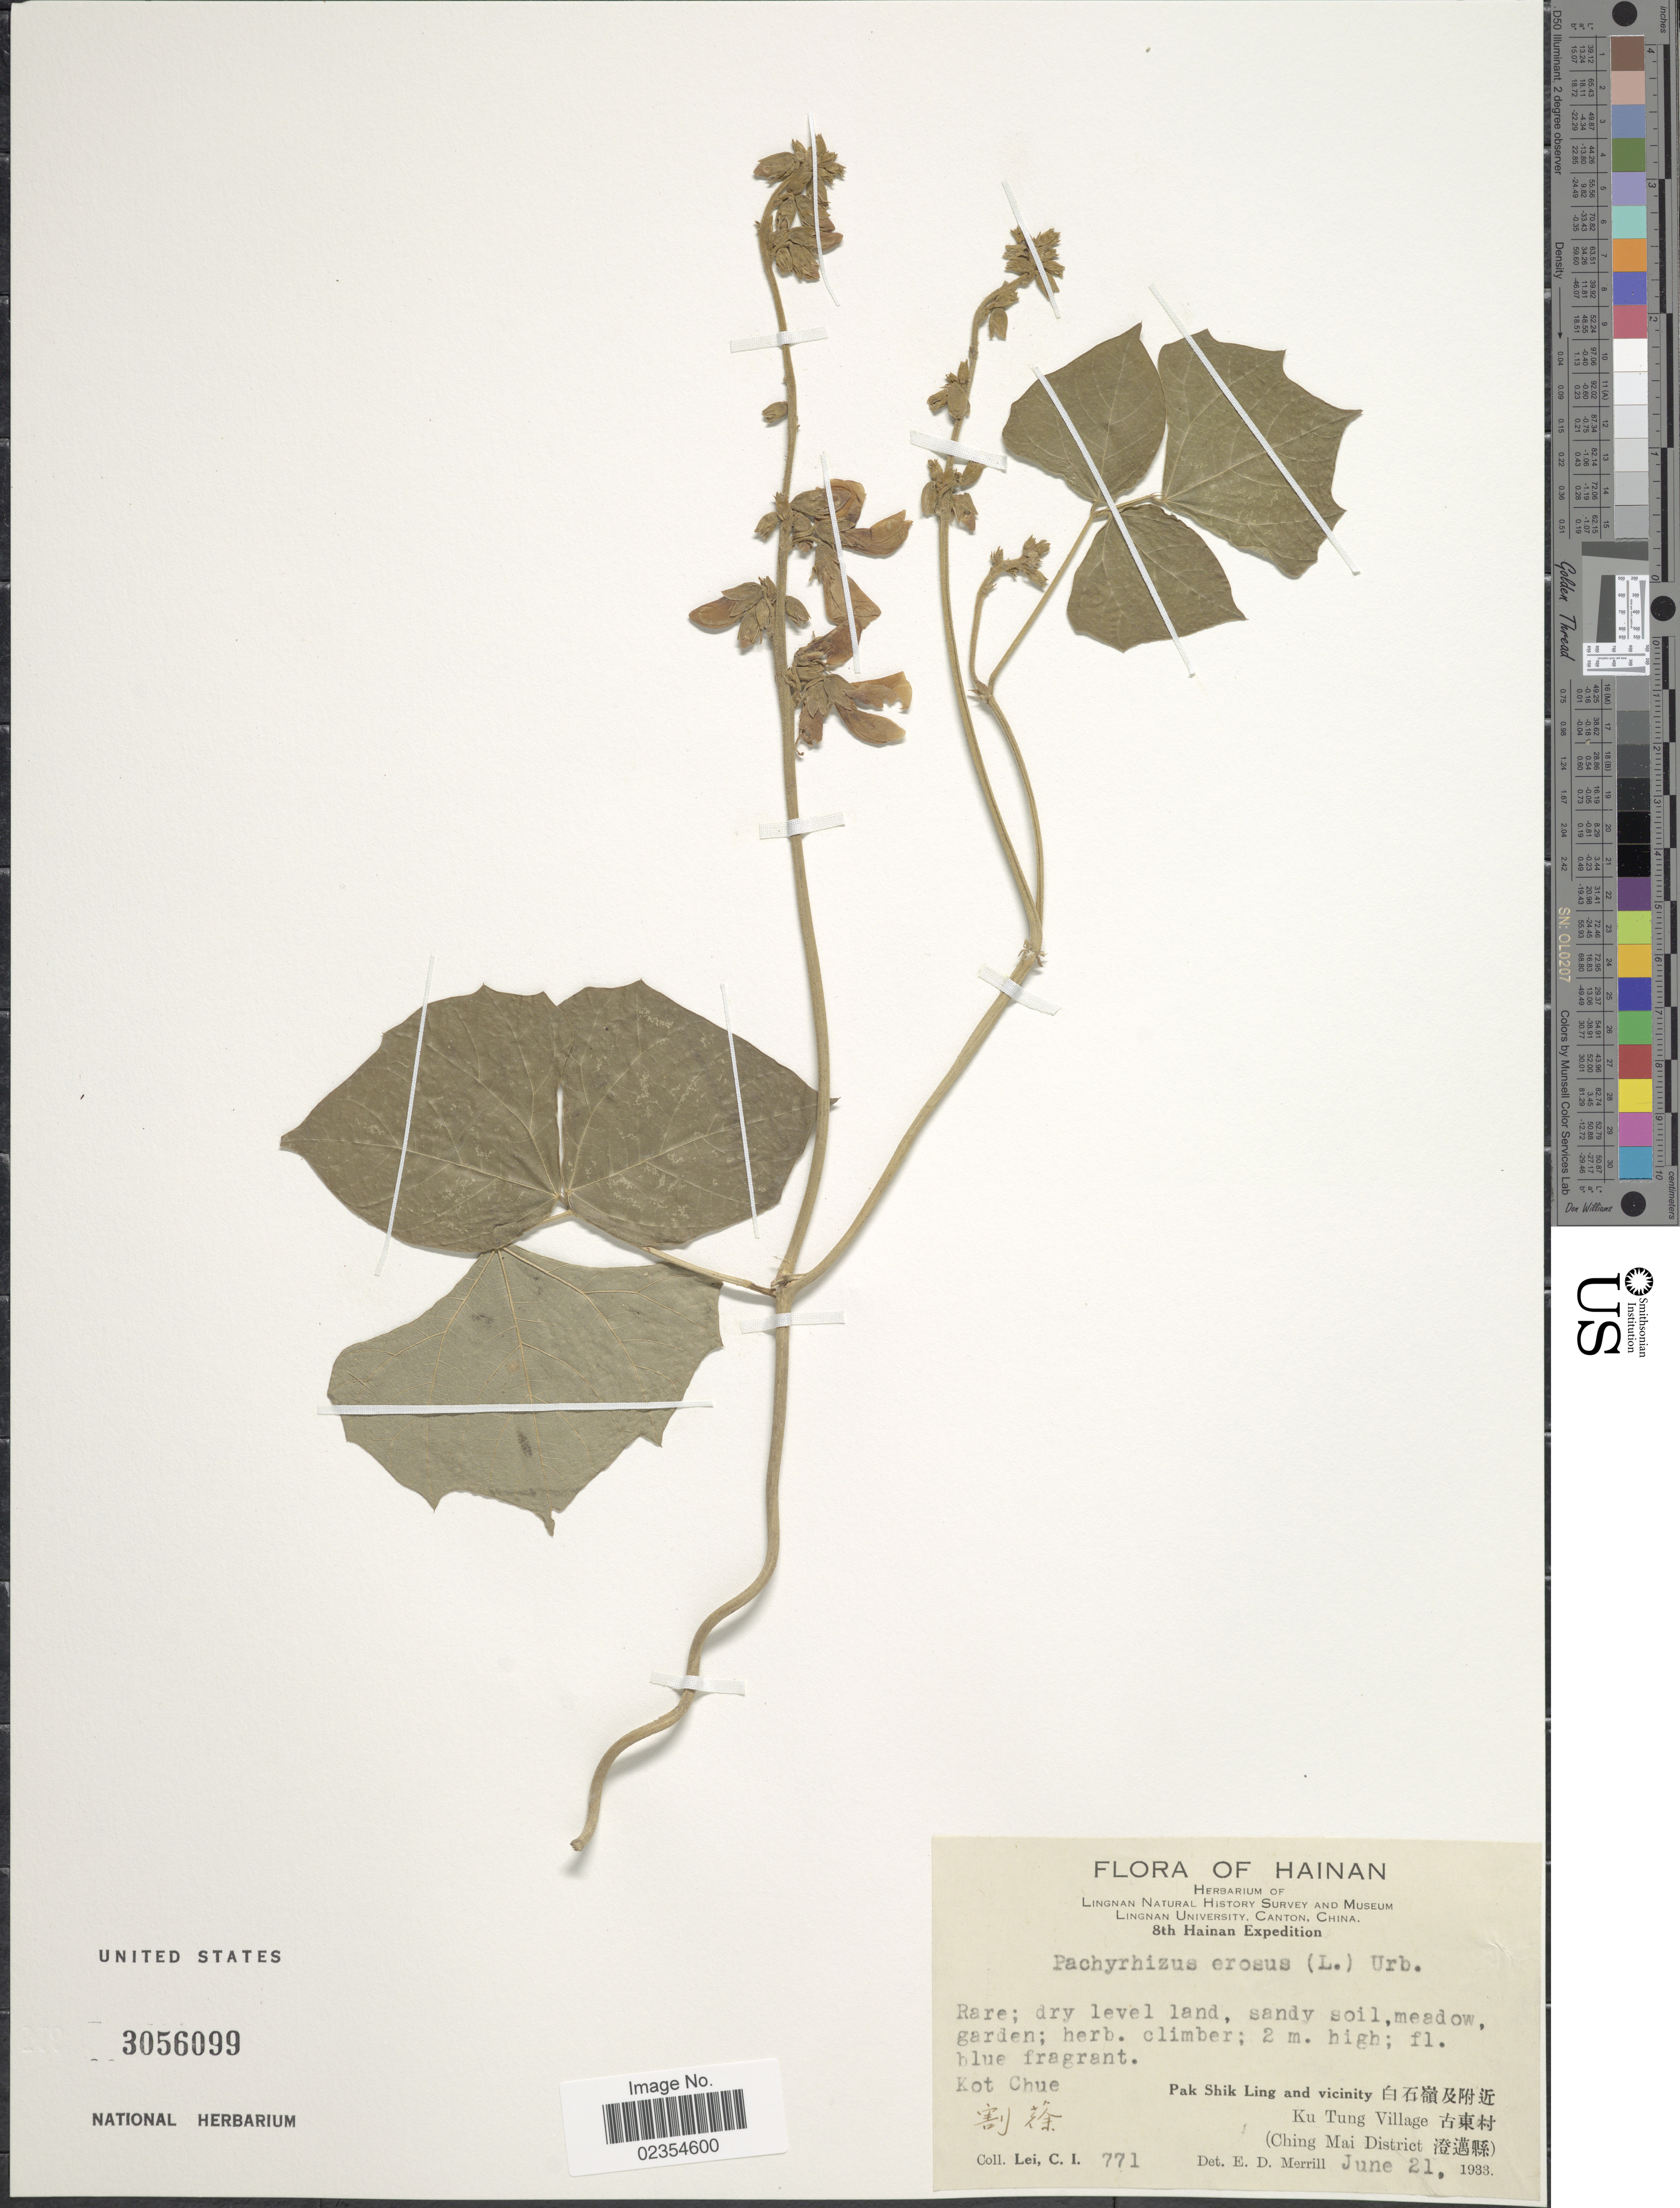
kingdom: Plantae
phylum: Tracheophyta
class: Magnoliopsida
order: Fabales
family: Fabaceae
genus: Pachyrhizus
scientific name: Pachyrhizus erosus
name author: (L.) Urb.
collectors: C. I. Lei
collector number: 771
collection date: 1933-06-21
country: China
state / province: Hainan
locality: Kot Chue, Pak Shik Ling and Vicinity, Ku Tung Village (Ching Mai District)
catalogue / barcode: US 3056099